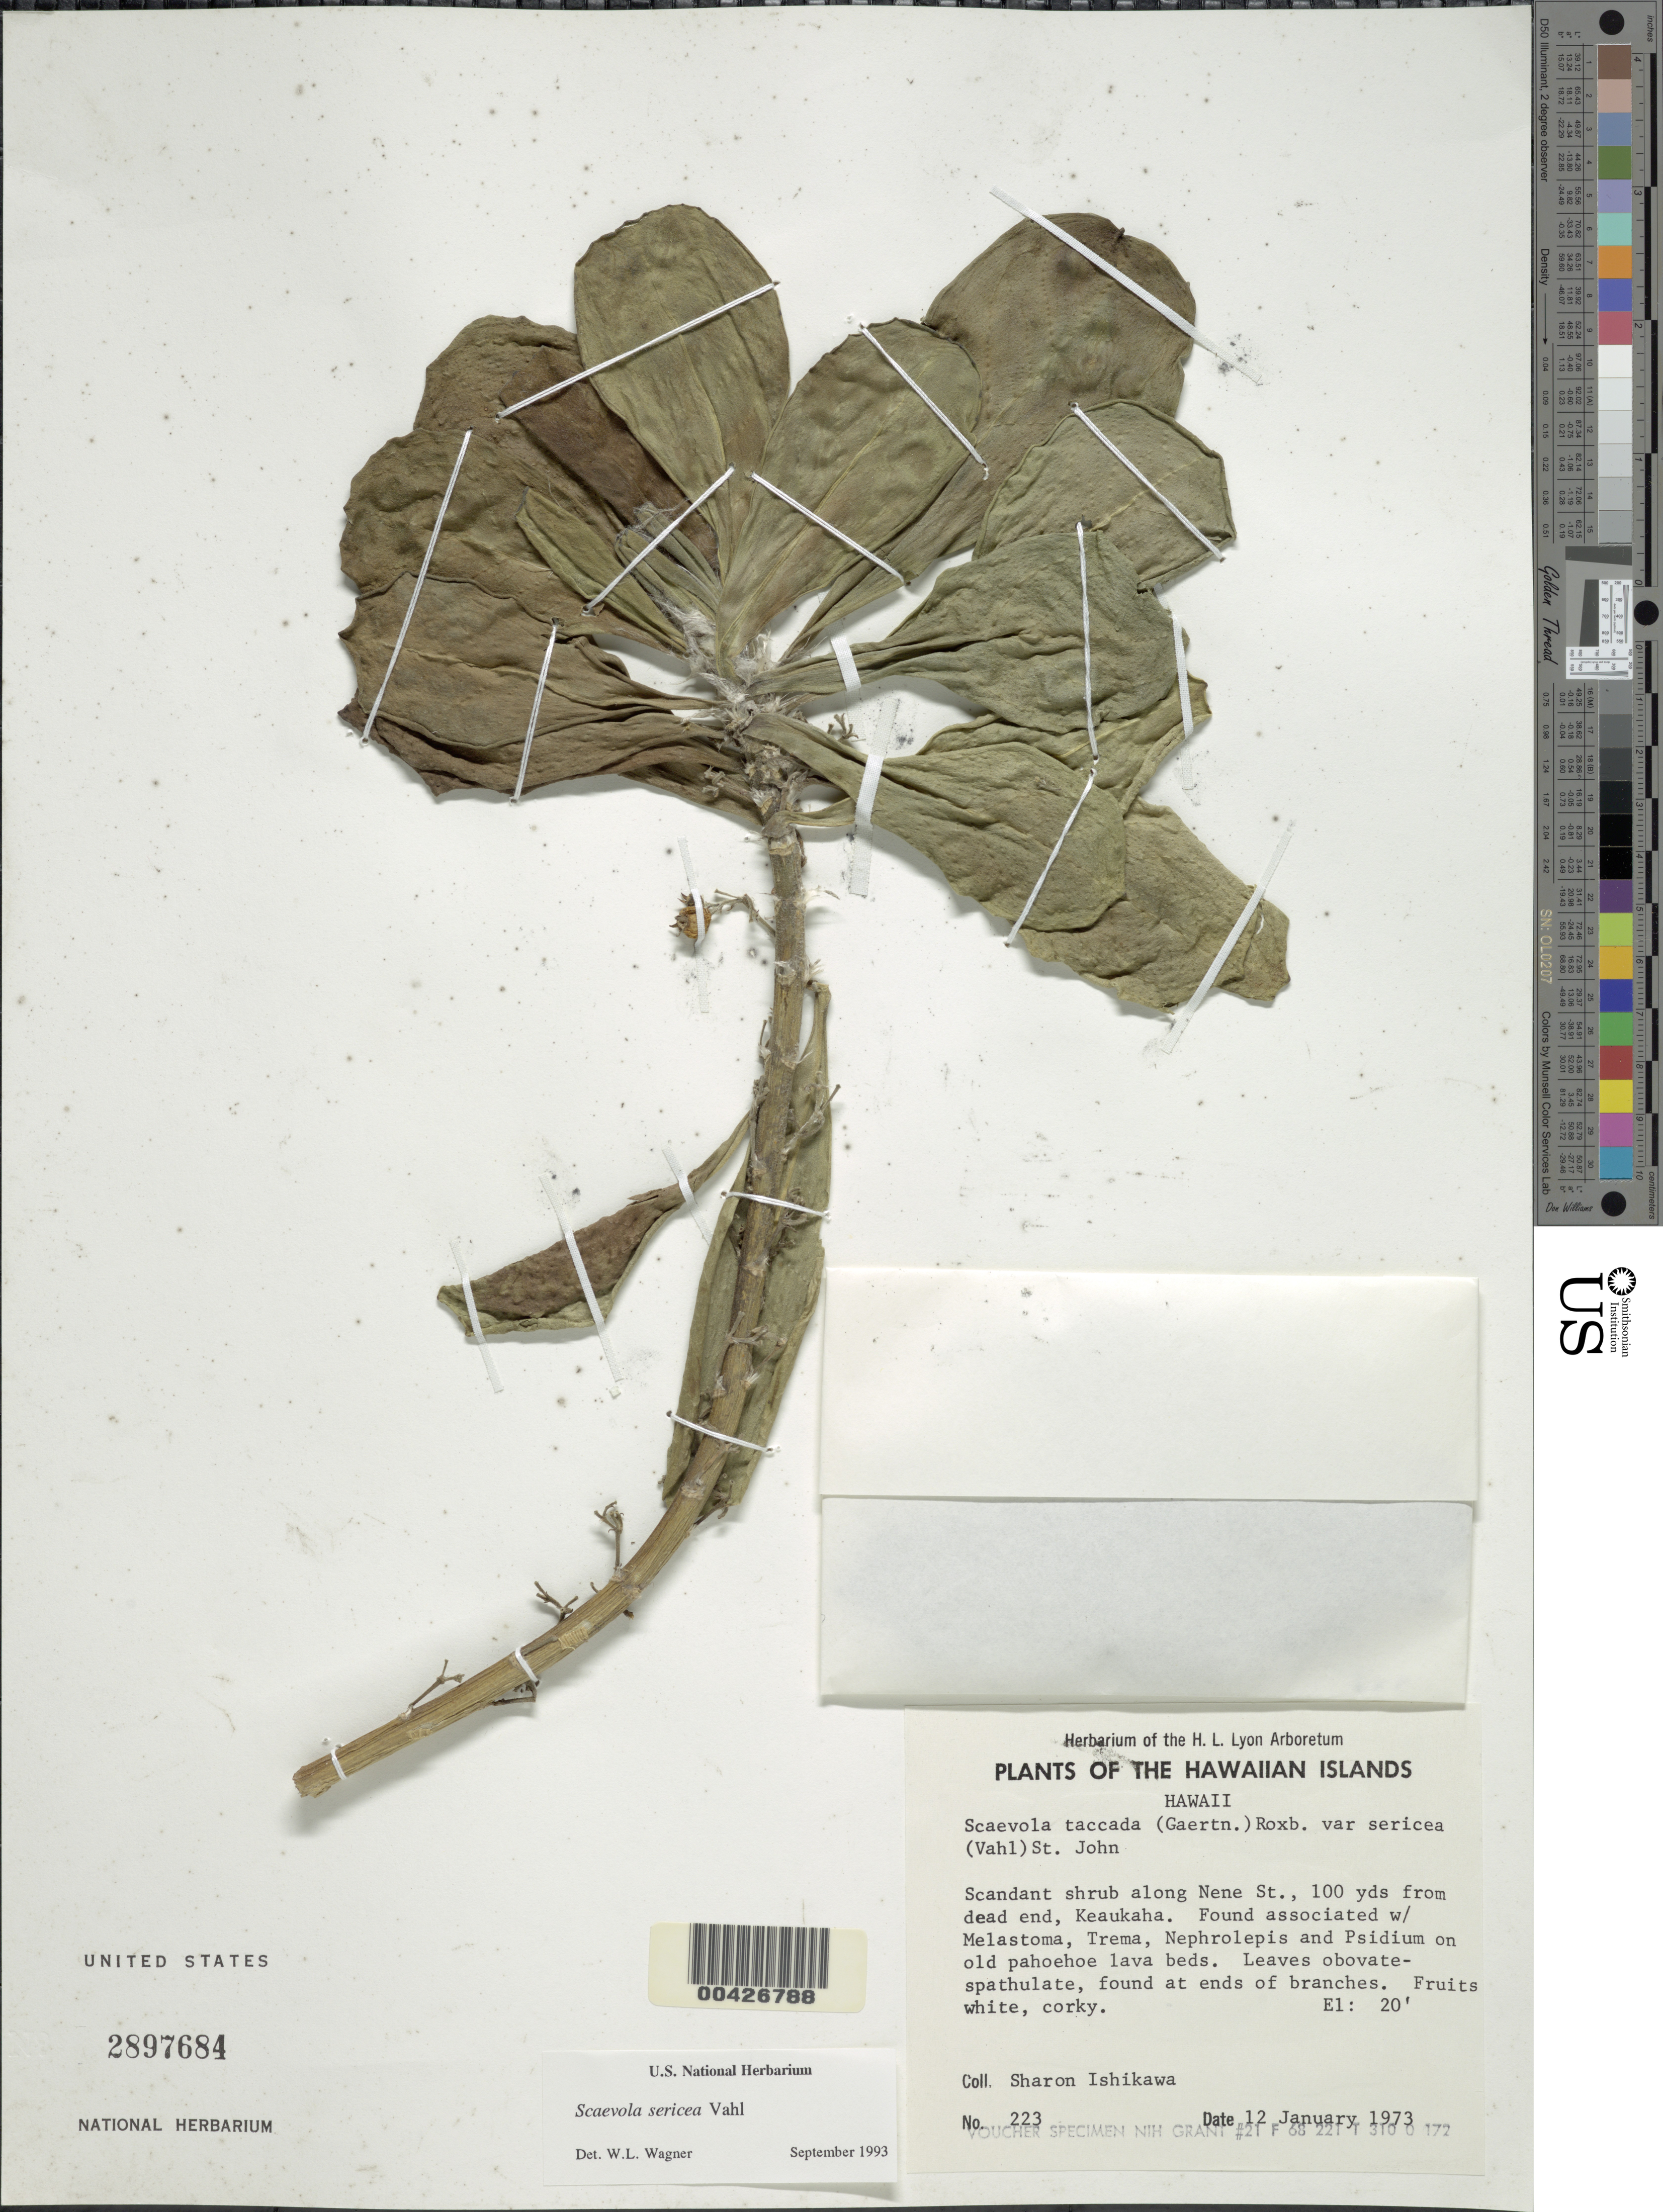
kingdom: Plantae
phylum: Tracheophyta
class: Magnoliopsida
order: Asterales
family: Goodeniaceae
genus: Scaevola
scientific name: Scaevola taccada var. taccada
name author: (Gaertn.) Roxb.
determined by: Wagner, W. L., (BOT), Smithsonian Institution - National Museum of Natural History (UNITED STATES)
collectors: S. S. Ishikawa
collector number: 223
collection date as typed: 12 Jan 1973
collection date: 1973-01-12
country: United States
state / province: Hawaii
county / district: Hawaii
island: Hawaii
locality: Along Nene St., 100 yds from dead end, Keaukaha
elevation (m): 6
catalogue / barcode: US 2897684